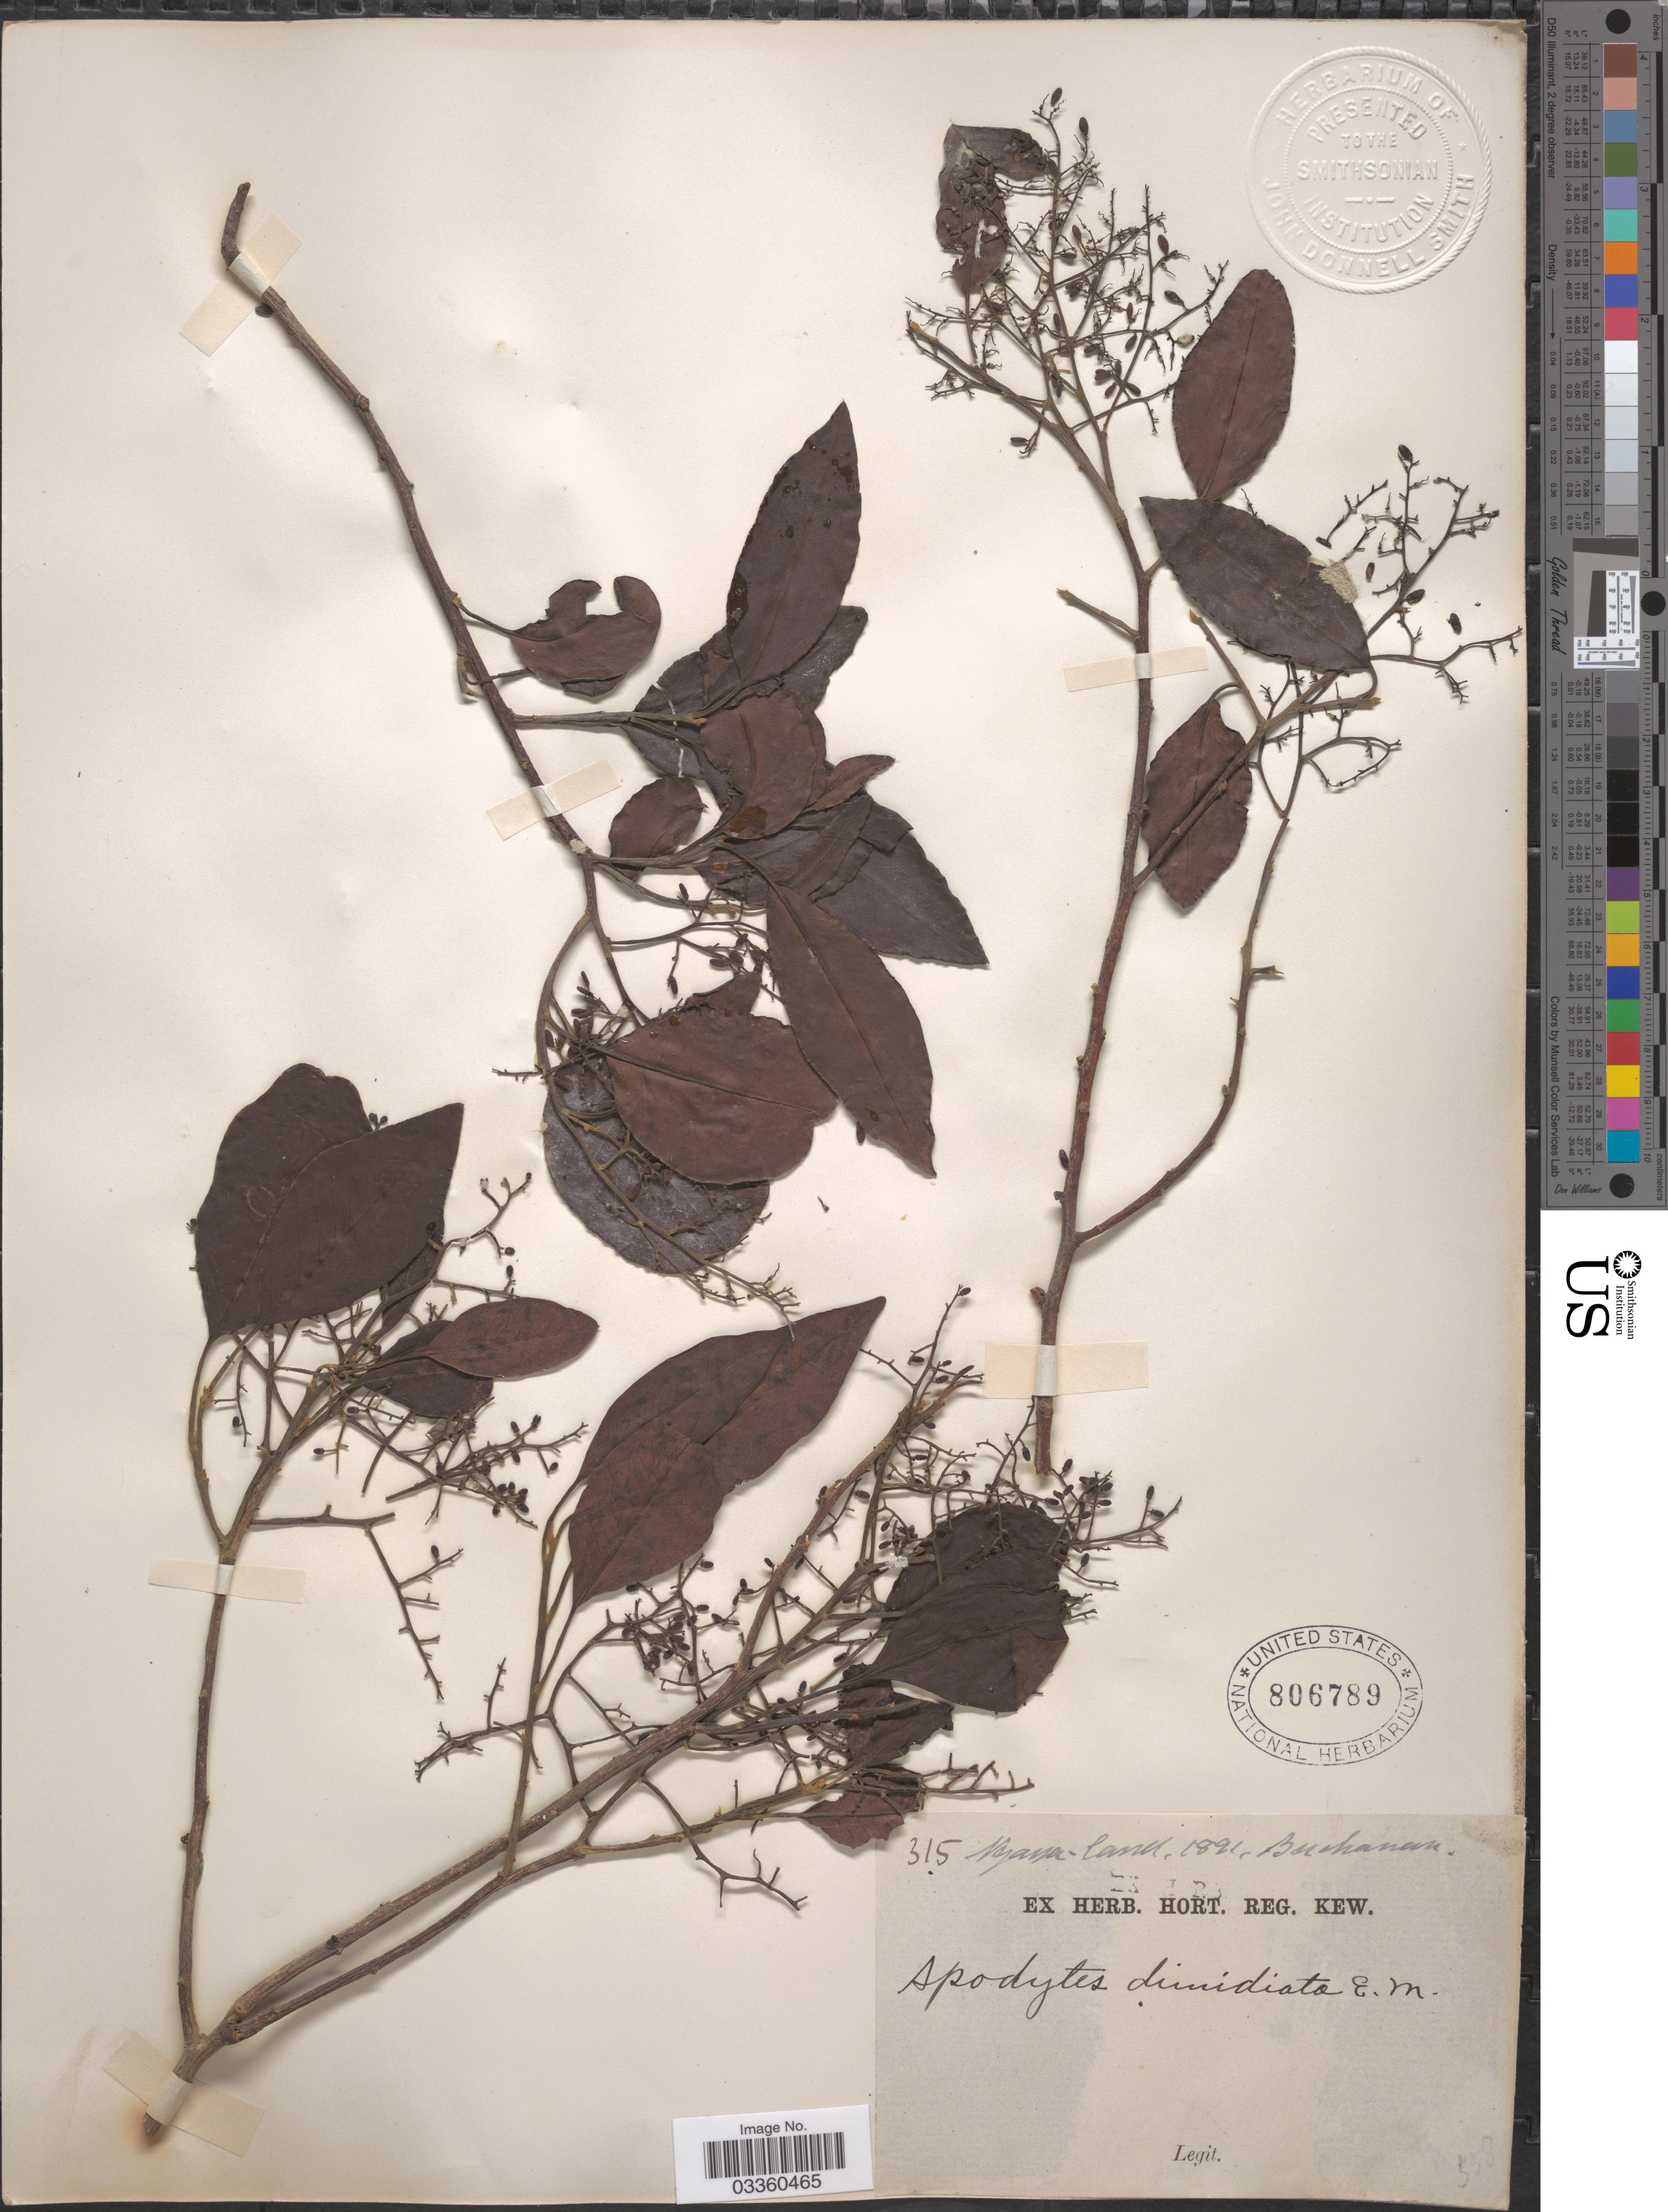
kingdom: Plantae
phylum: Tracheophyta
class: Magnoliopsida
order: Metteniusales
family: Metteniusaceae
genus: Apodytes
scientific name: Apodytes dimidiata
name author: E. Mey. ex Arn.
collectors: -. Buchanan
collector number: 315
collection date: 1891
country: Malawi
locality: Nyassa-land.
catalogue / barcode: US 806789